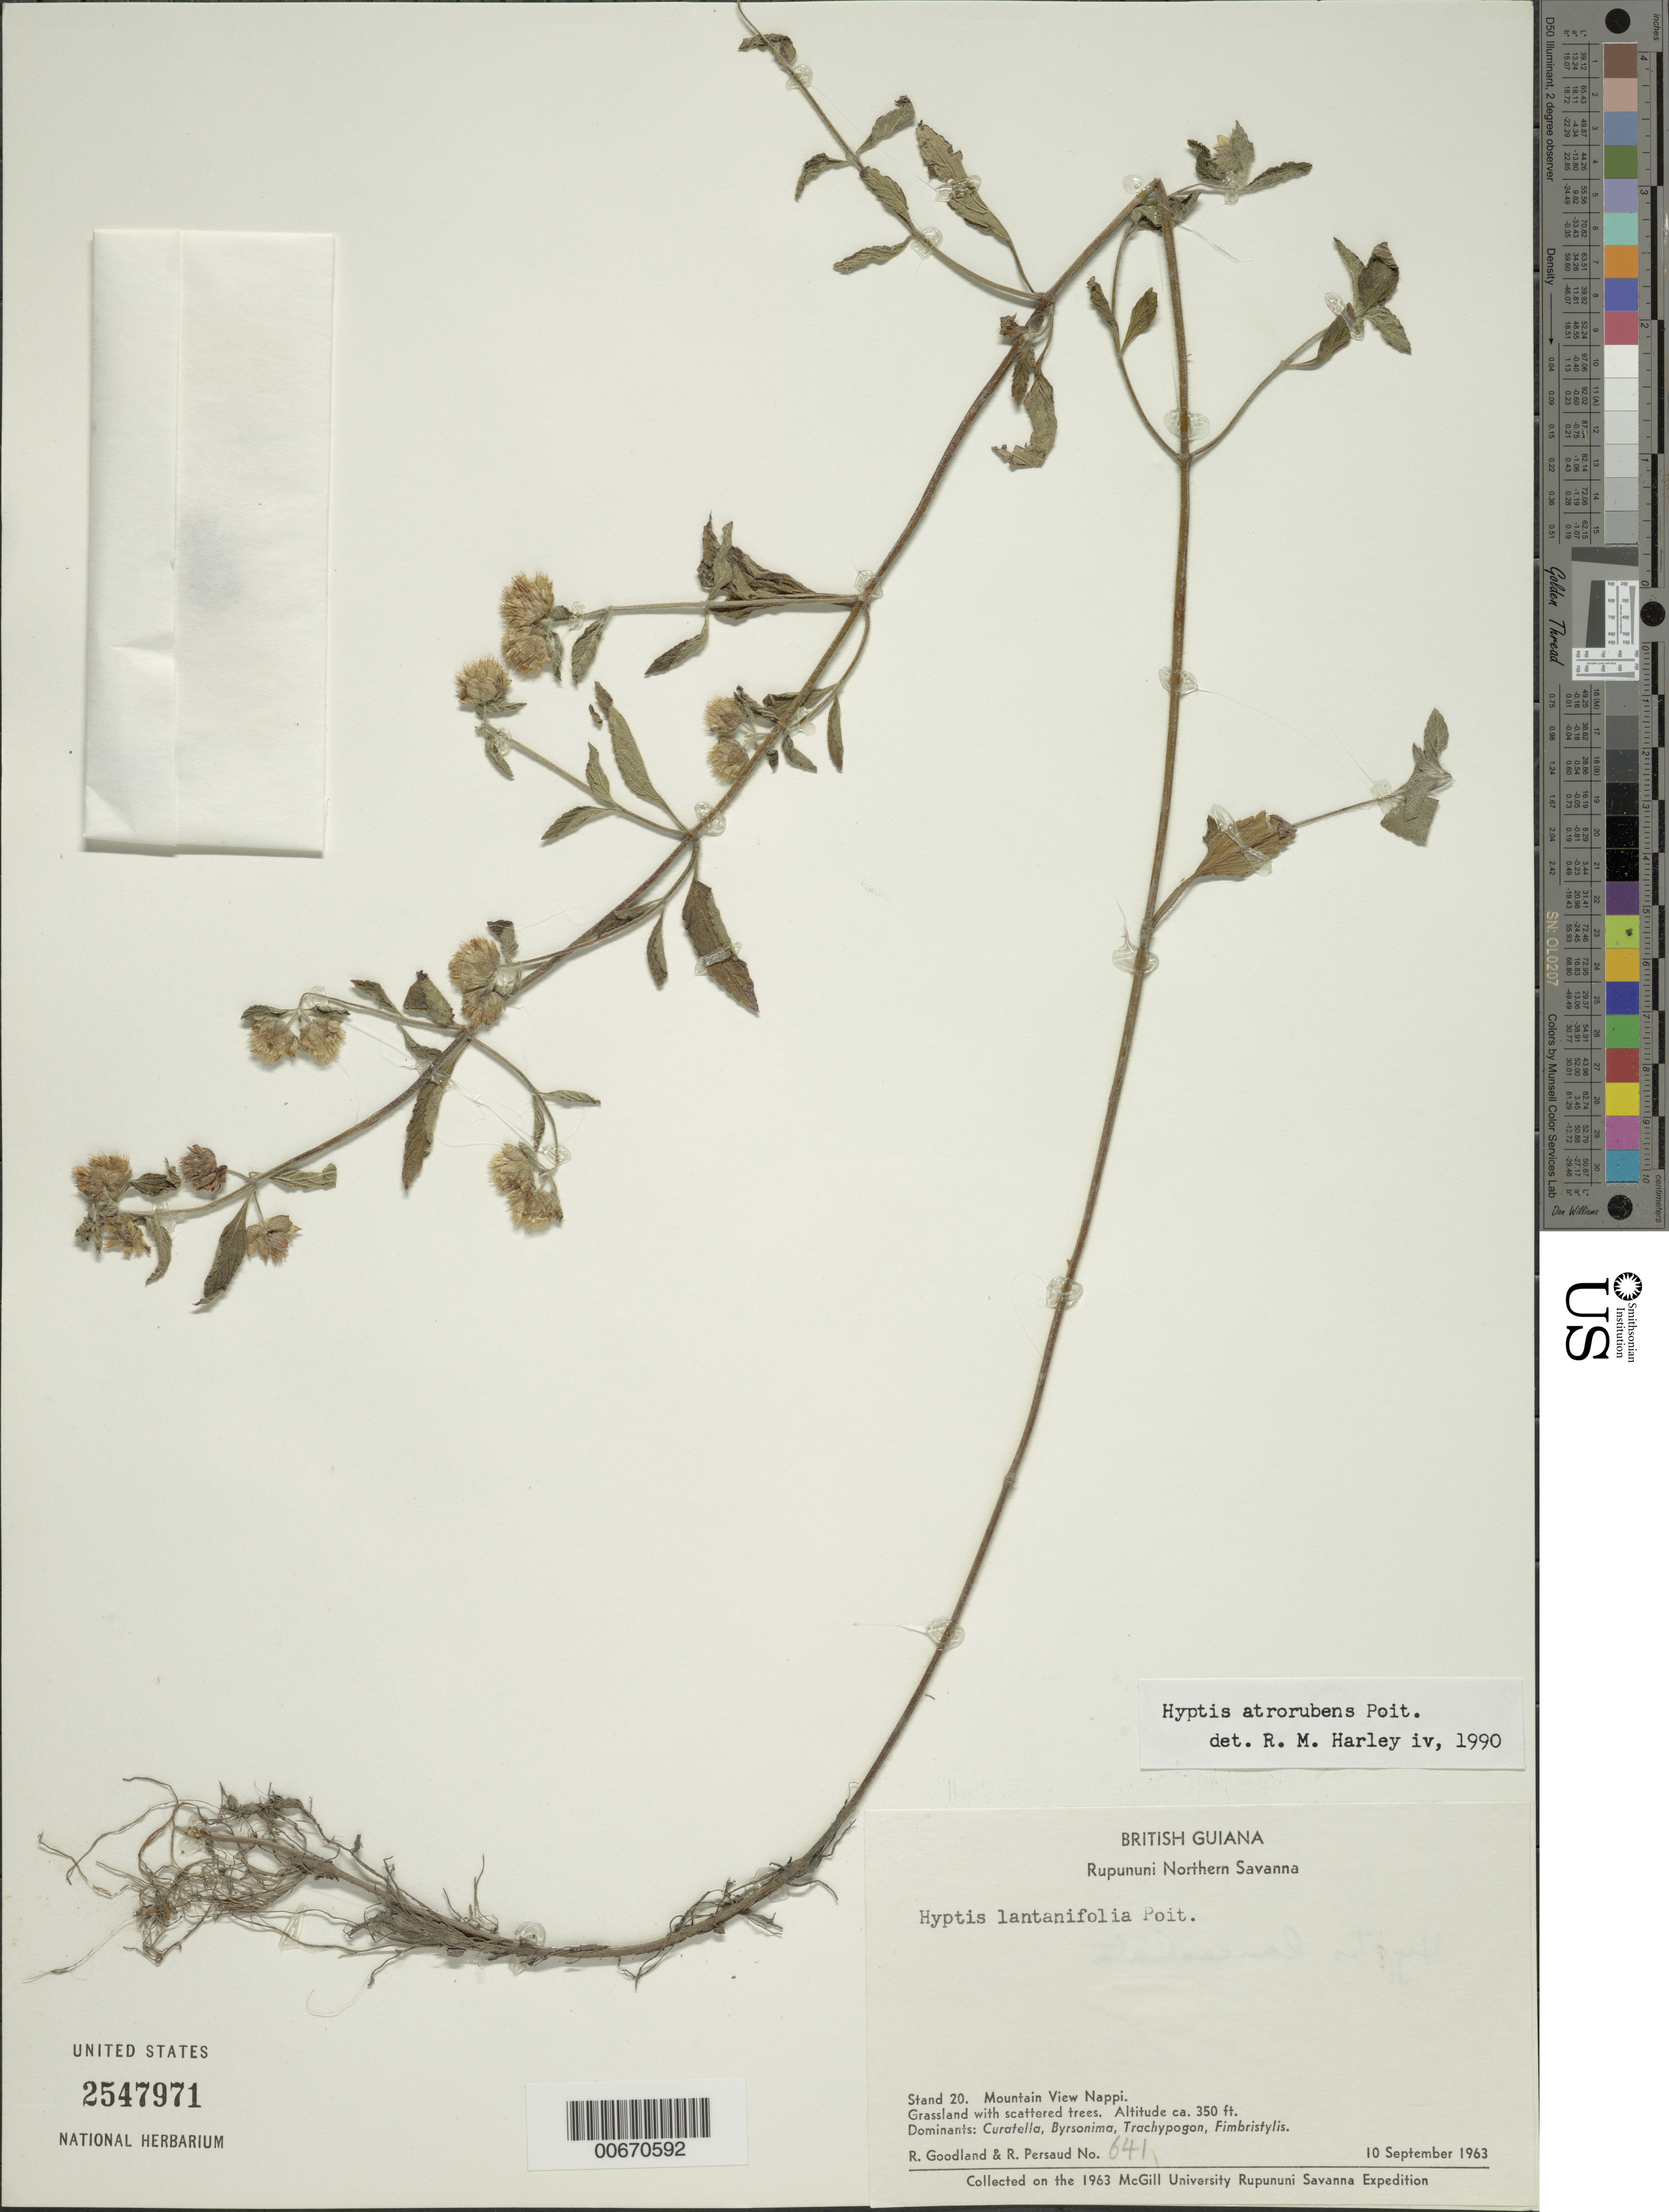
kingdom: Plantae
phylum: Tracheophyta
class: Magnoliopsida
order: Lamiales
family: Lamiaceae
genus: Hyptis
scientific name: Hyptis atrorubens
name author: Poit.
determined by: Harley, R. M.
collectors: R. Goodland & R. Persaud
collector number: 641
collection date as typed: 10-Sep-63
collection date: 1963-09-10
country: Guyana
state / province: U. Takutu-U. Essequibo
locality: Rupununi Northern Savanna, Mountain View, Nappi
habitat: Grassland with scattered trees. Dominants: Curatella, Byrsonima, Trachypogon, Fimbristylis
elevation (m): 107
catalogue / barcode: US 2547971